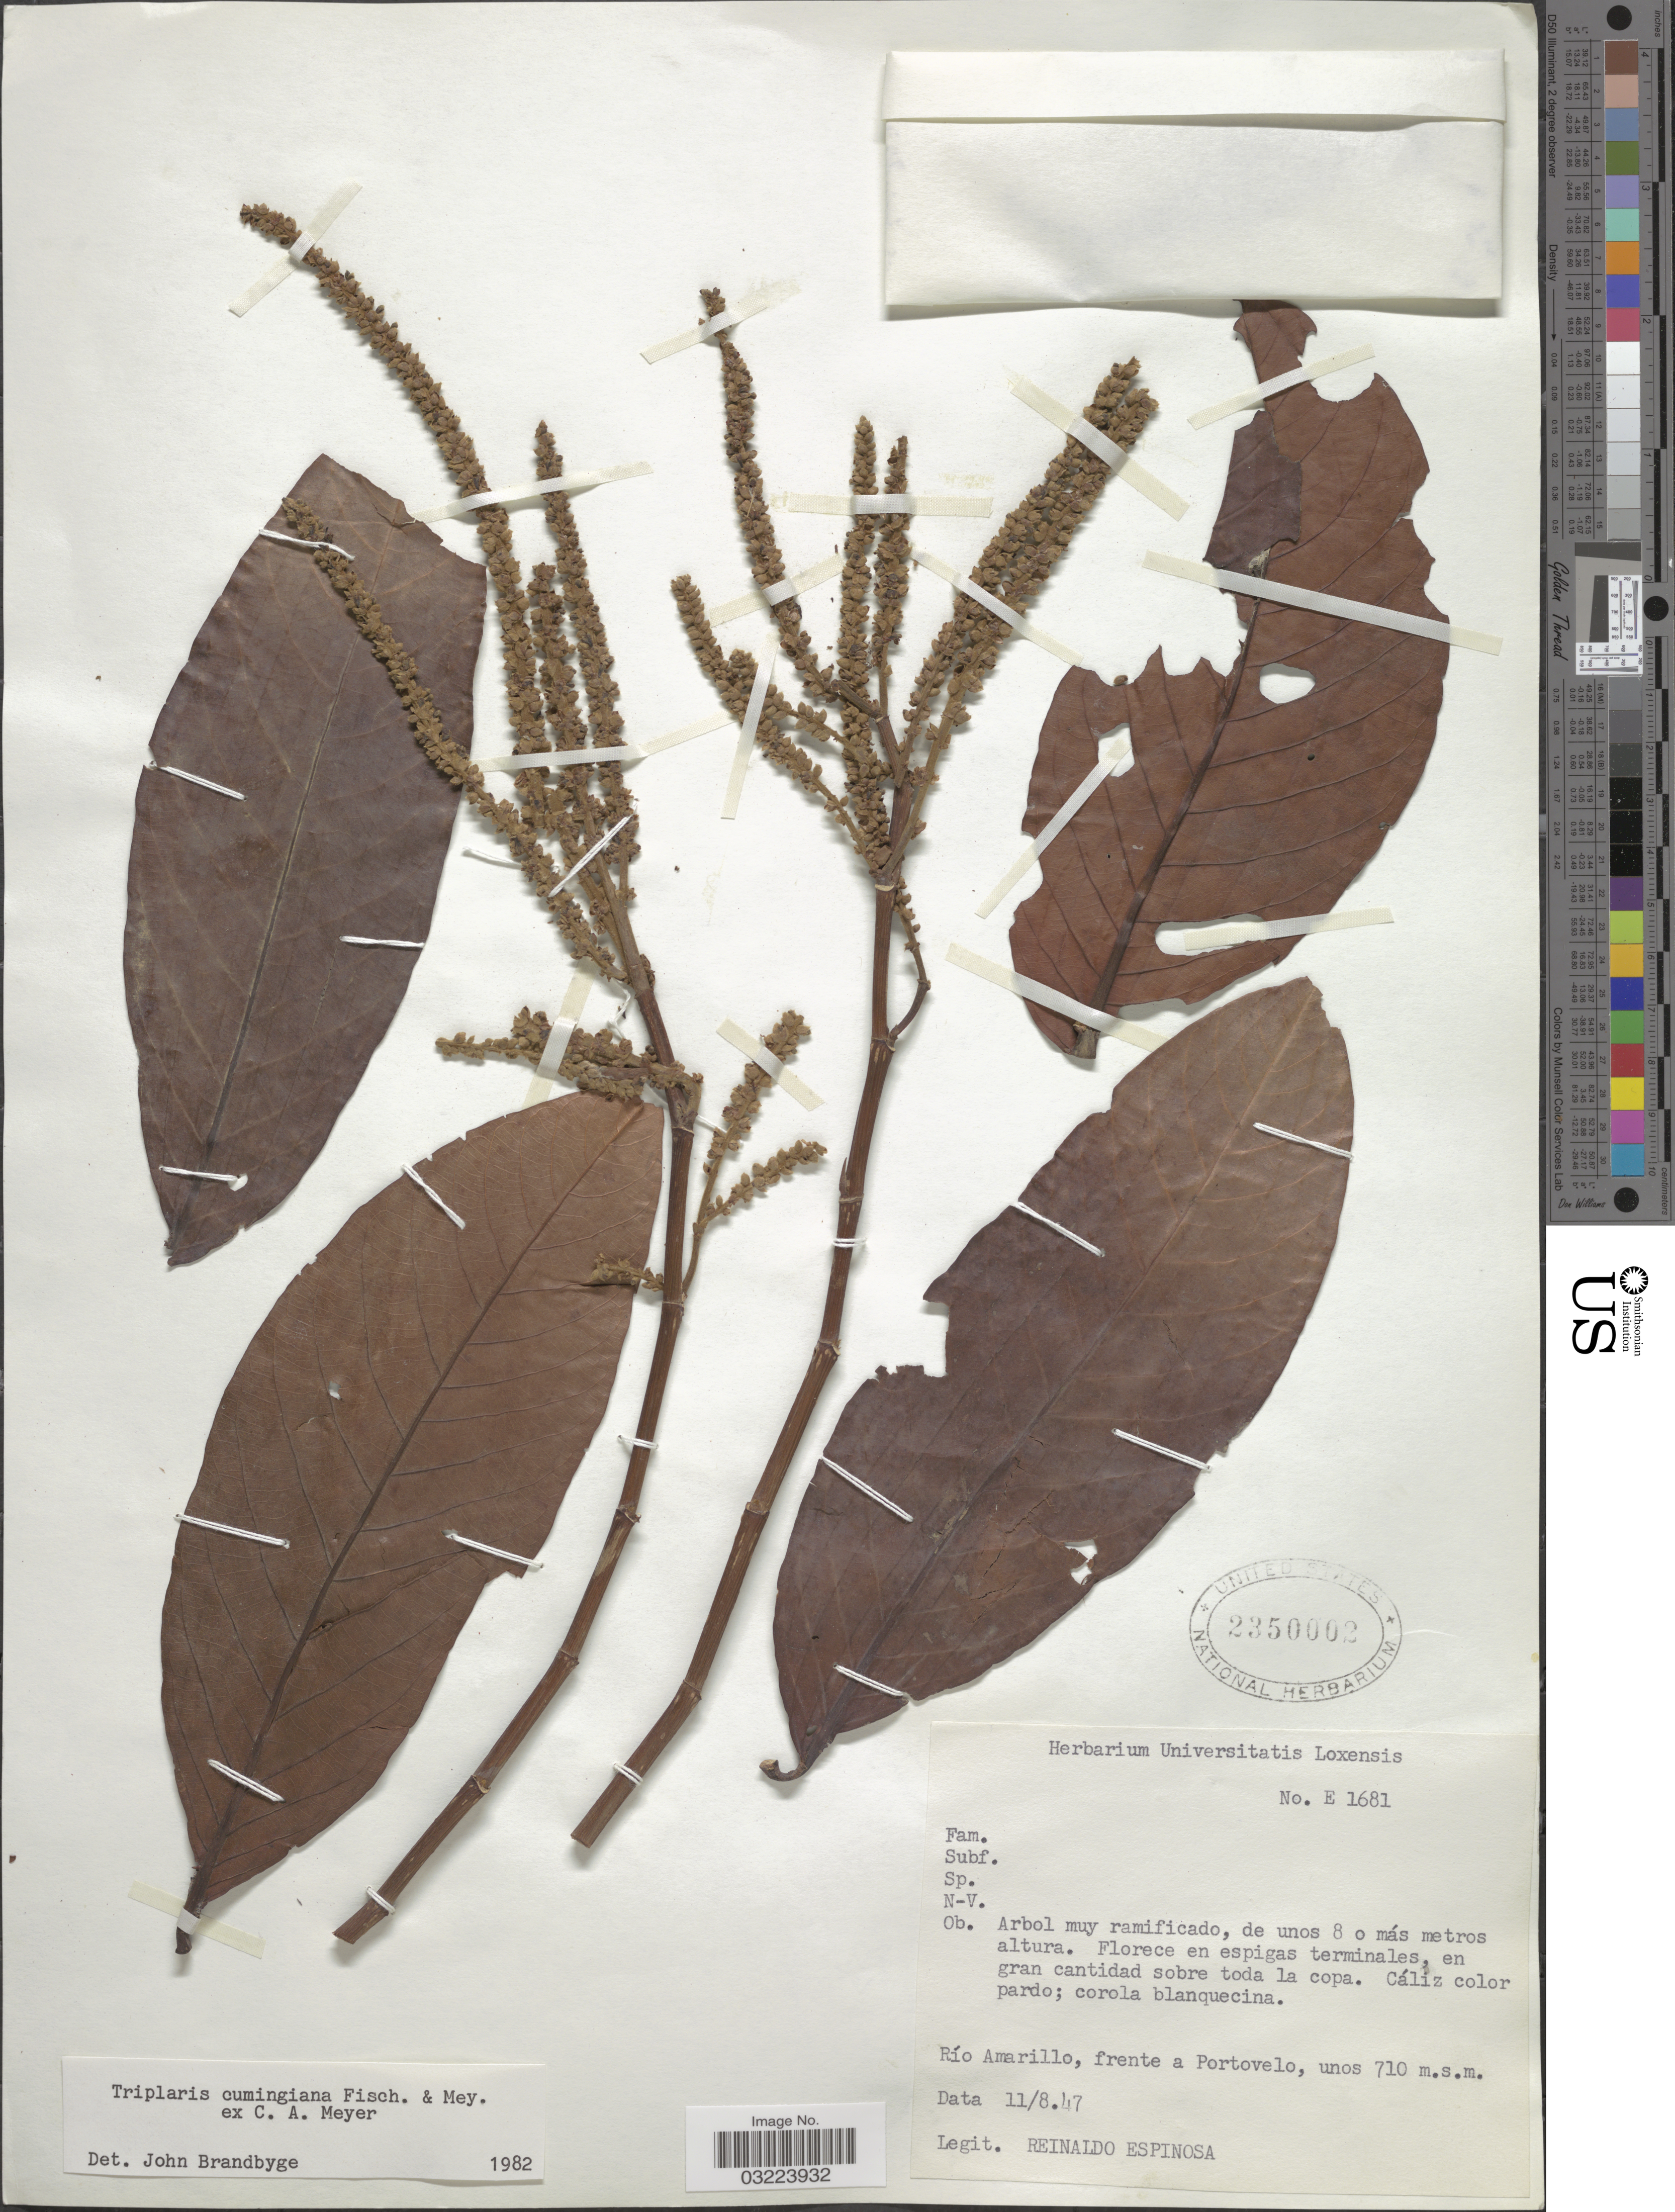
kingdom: Plantae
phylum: Tracheophyta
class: Magnoliopsida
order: Caryophyllales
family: Polygonaceae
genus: Triplaris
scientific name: Triplaris cumingiana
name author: Fisch. & C.A. Mey. ex C.A. Mey.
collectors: R. Espinosa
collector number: E1681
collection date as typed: Transcribed d/m/y: 11/8/47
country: Ecuador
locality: Río Amarillo, frente a Portovelo.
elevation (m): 710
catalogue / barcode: US 2350002